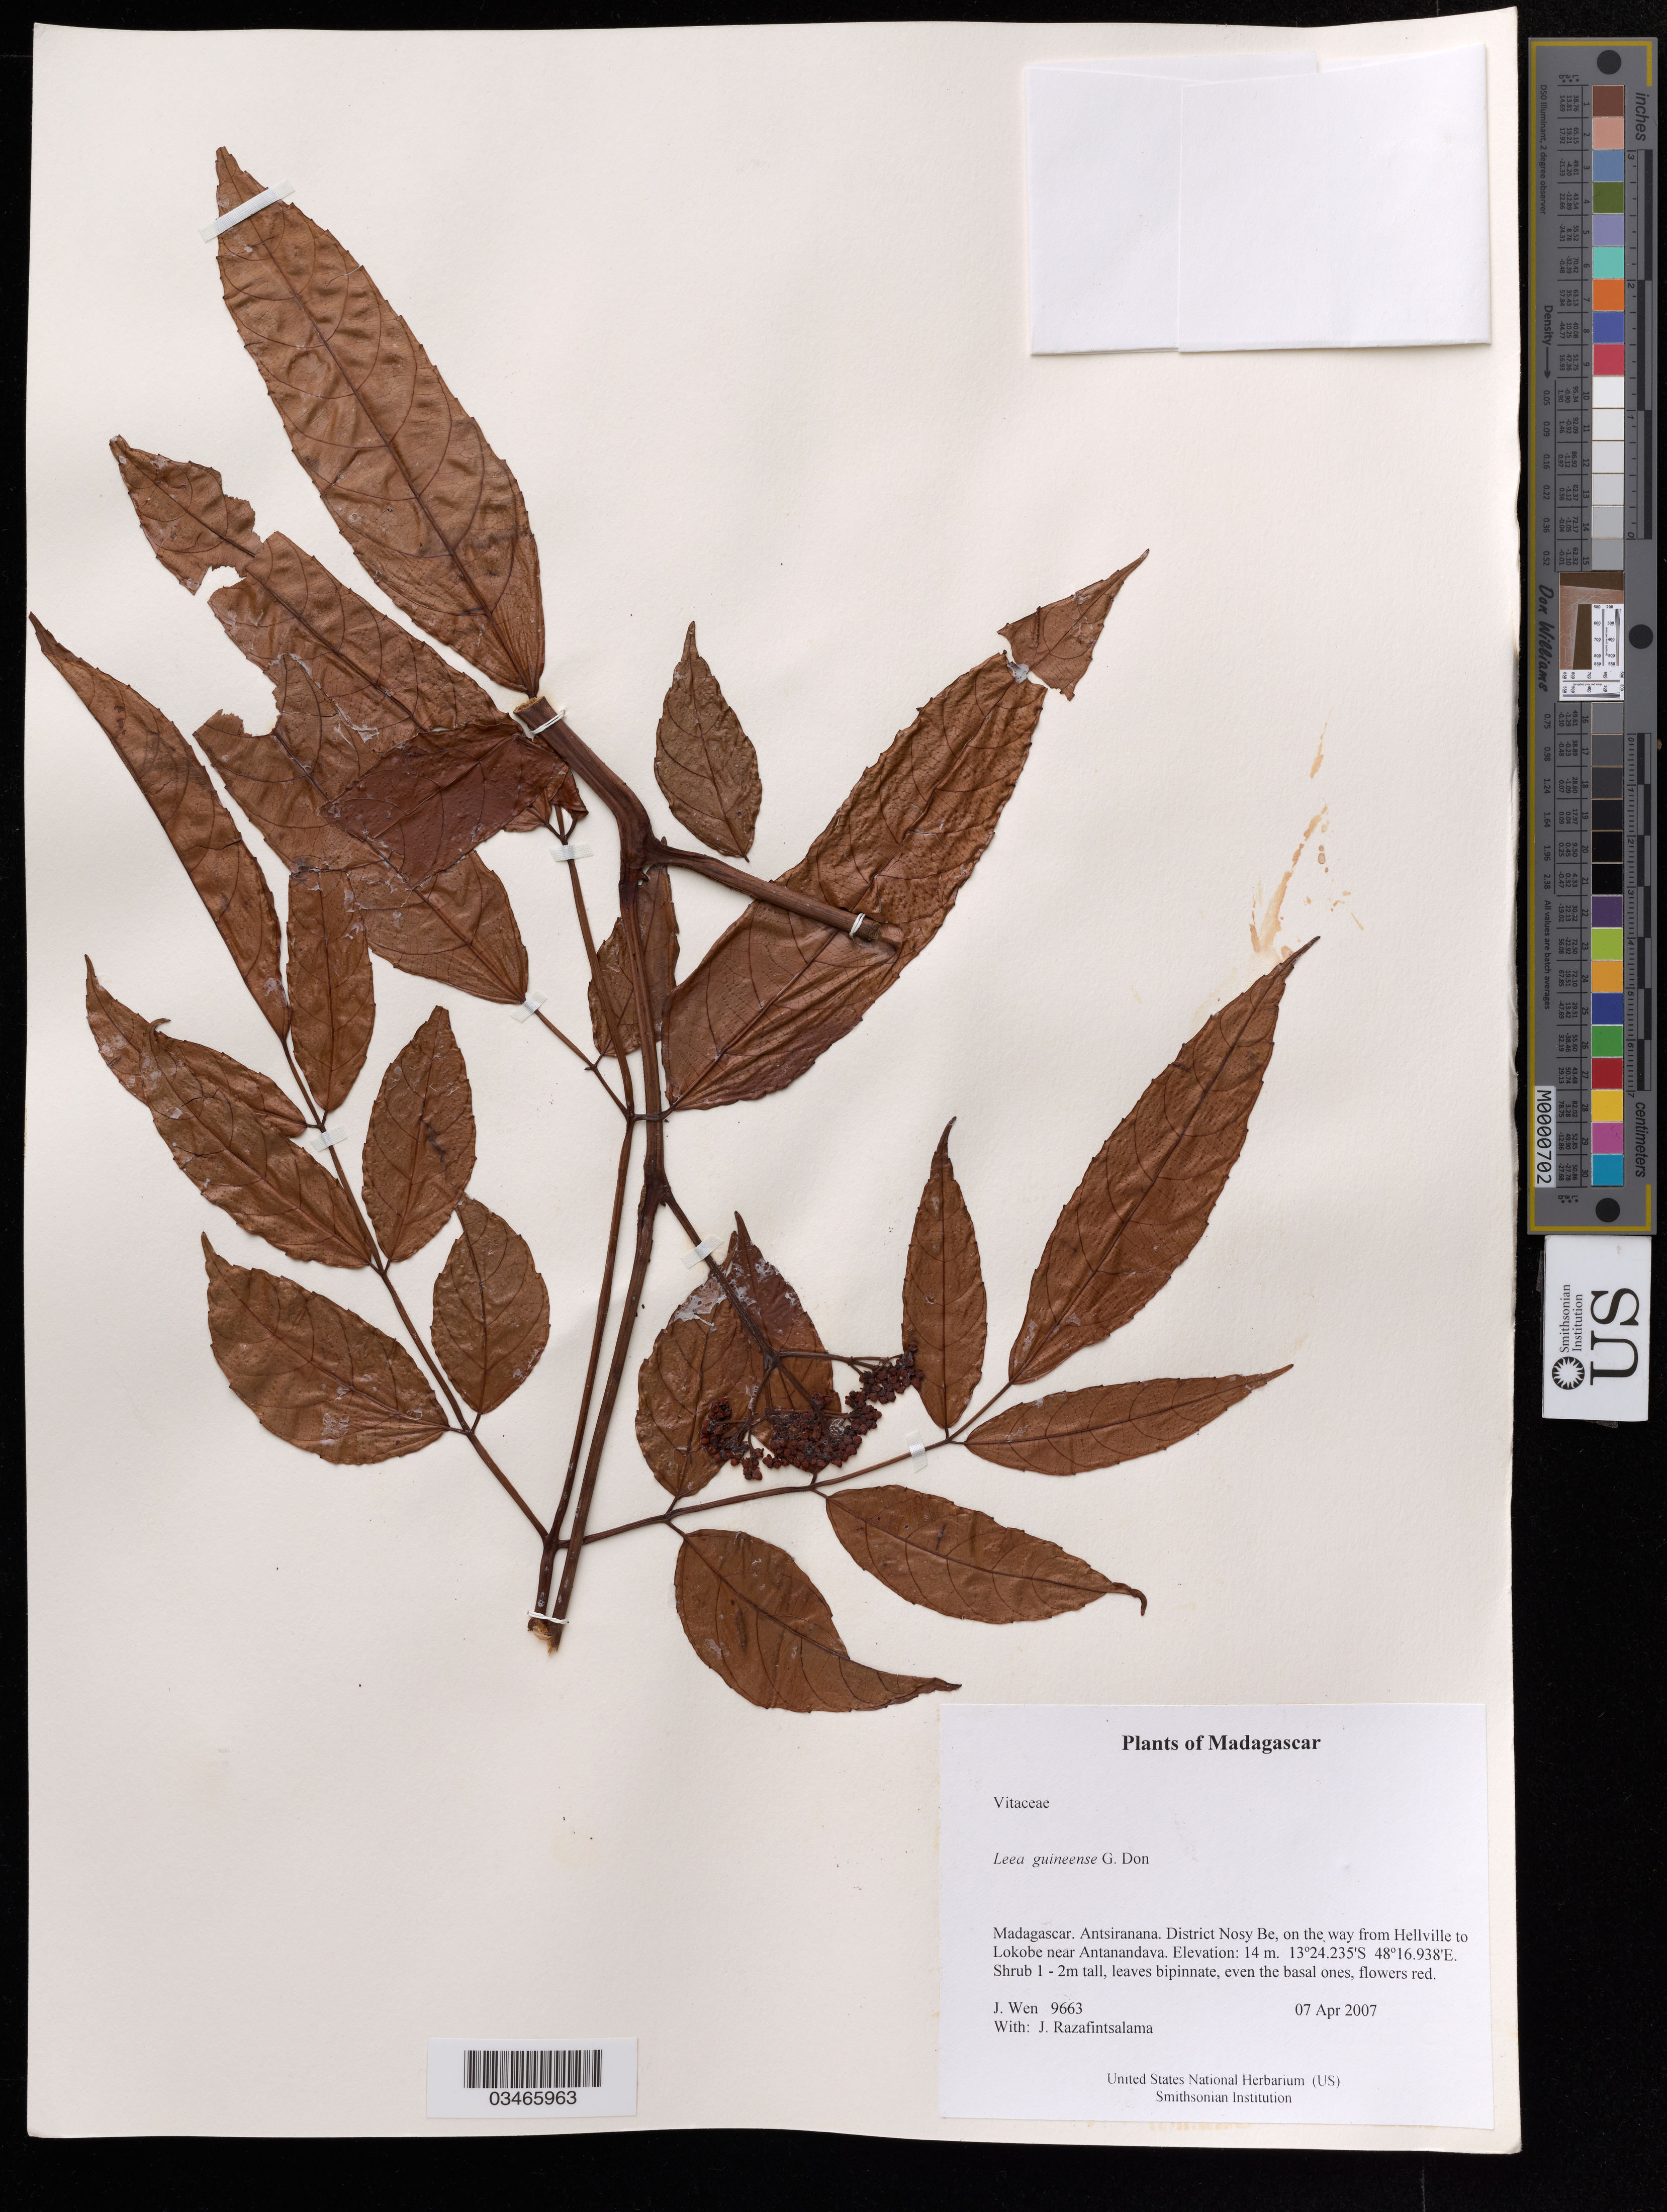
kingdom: Plantae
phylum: Tracheophyta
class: Magnoliopsida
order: Vitales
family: Vitaceae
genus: Leea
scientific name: Leea guineensis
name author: G. Don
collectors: J. Wen & J. Razafintsalama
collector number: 9663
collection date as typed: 07 Apr 2007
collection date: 2007-04-07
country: Madagascar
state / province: Diana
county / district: Nosy Be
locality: District Nosy Be, on the way from Hellville to Lokobe near Antanandava.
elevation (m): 14